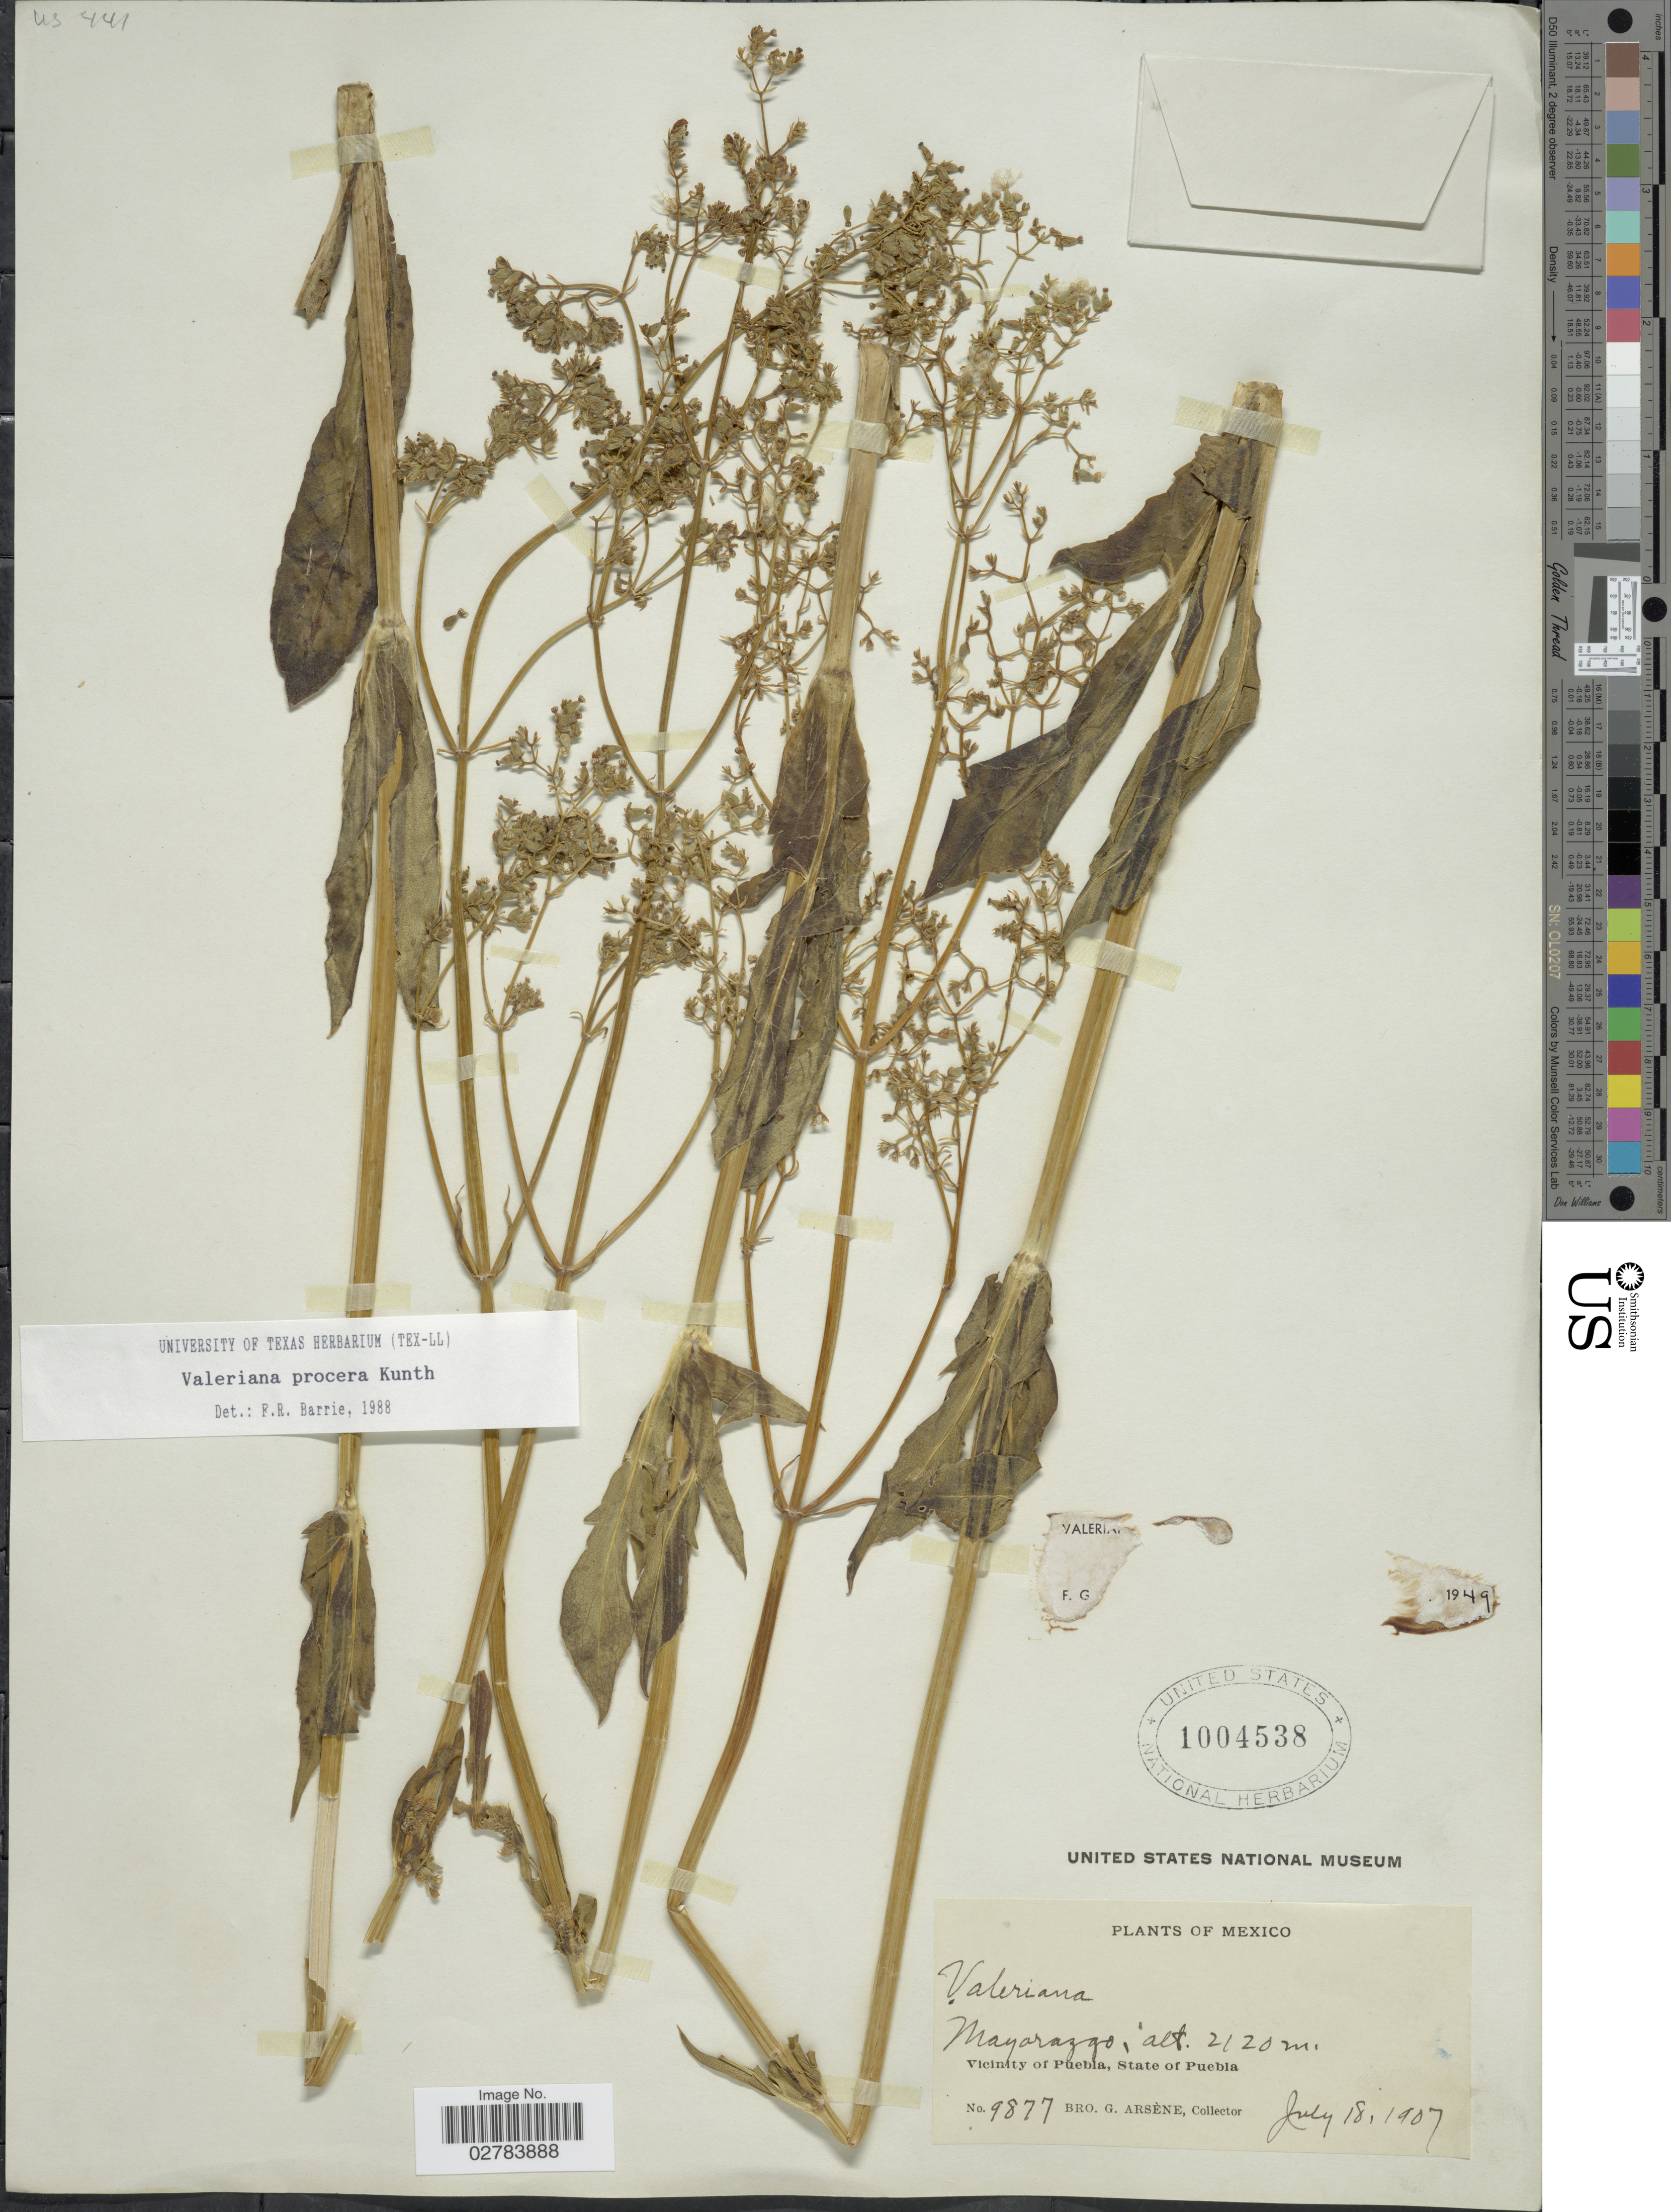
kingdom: Plantae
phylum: Tracheophyta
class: Magnoliopsida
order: Dipsacales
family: Caprifoliaceae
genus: Valeriana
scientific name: Valeriana procera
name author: Kunth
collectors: Bro. G. Arsène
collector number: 9877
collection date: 1907-07-18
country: Mexico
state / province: Puebla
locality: Mayorazgo, Vicinity of Puebla, State of Puebla.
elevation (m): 2120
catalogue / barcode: US 1004538